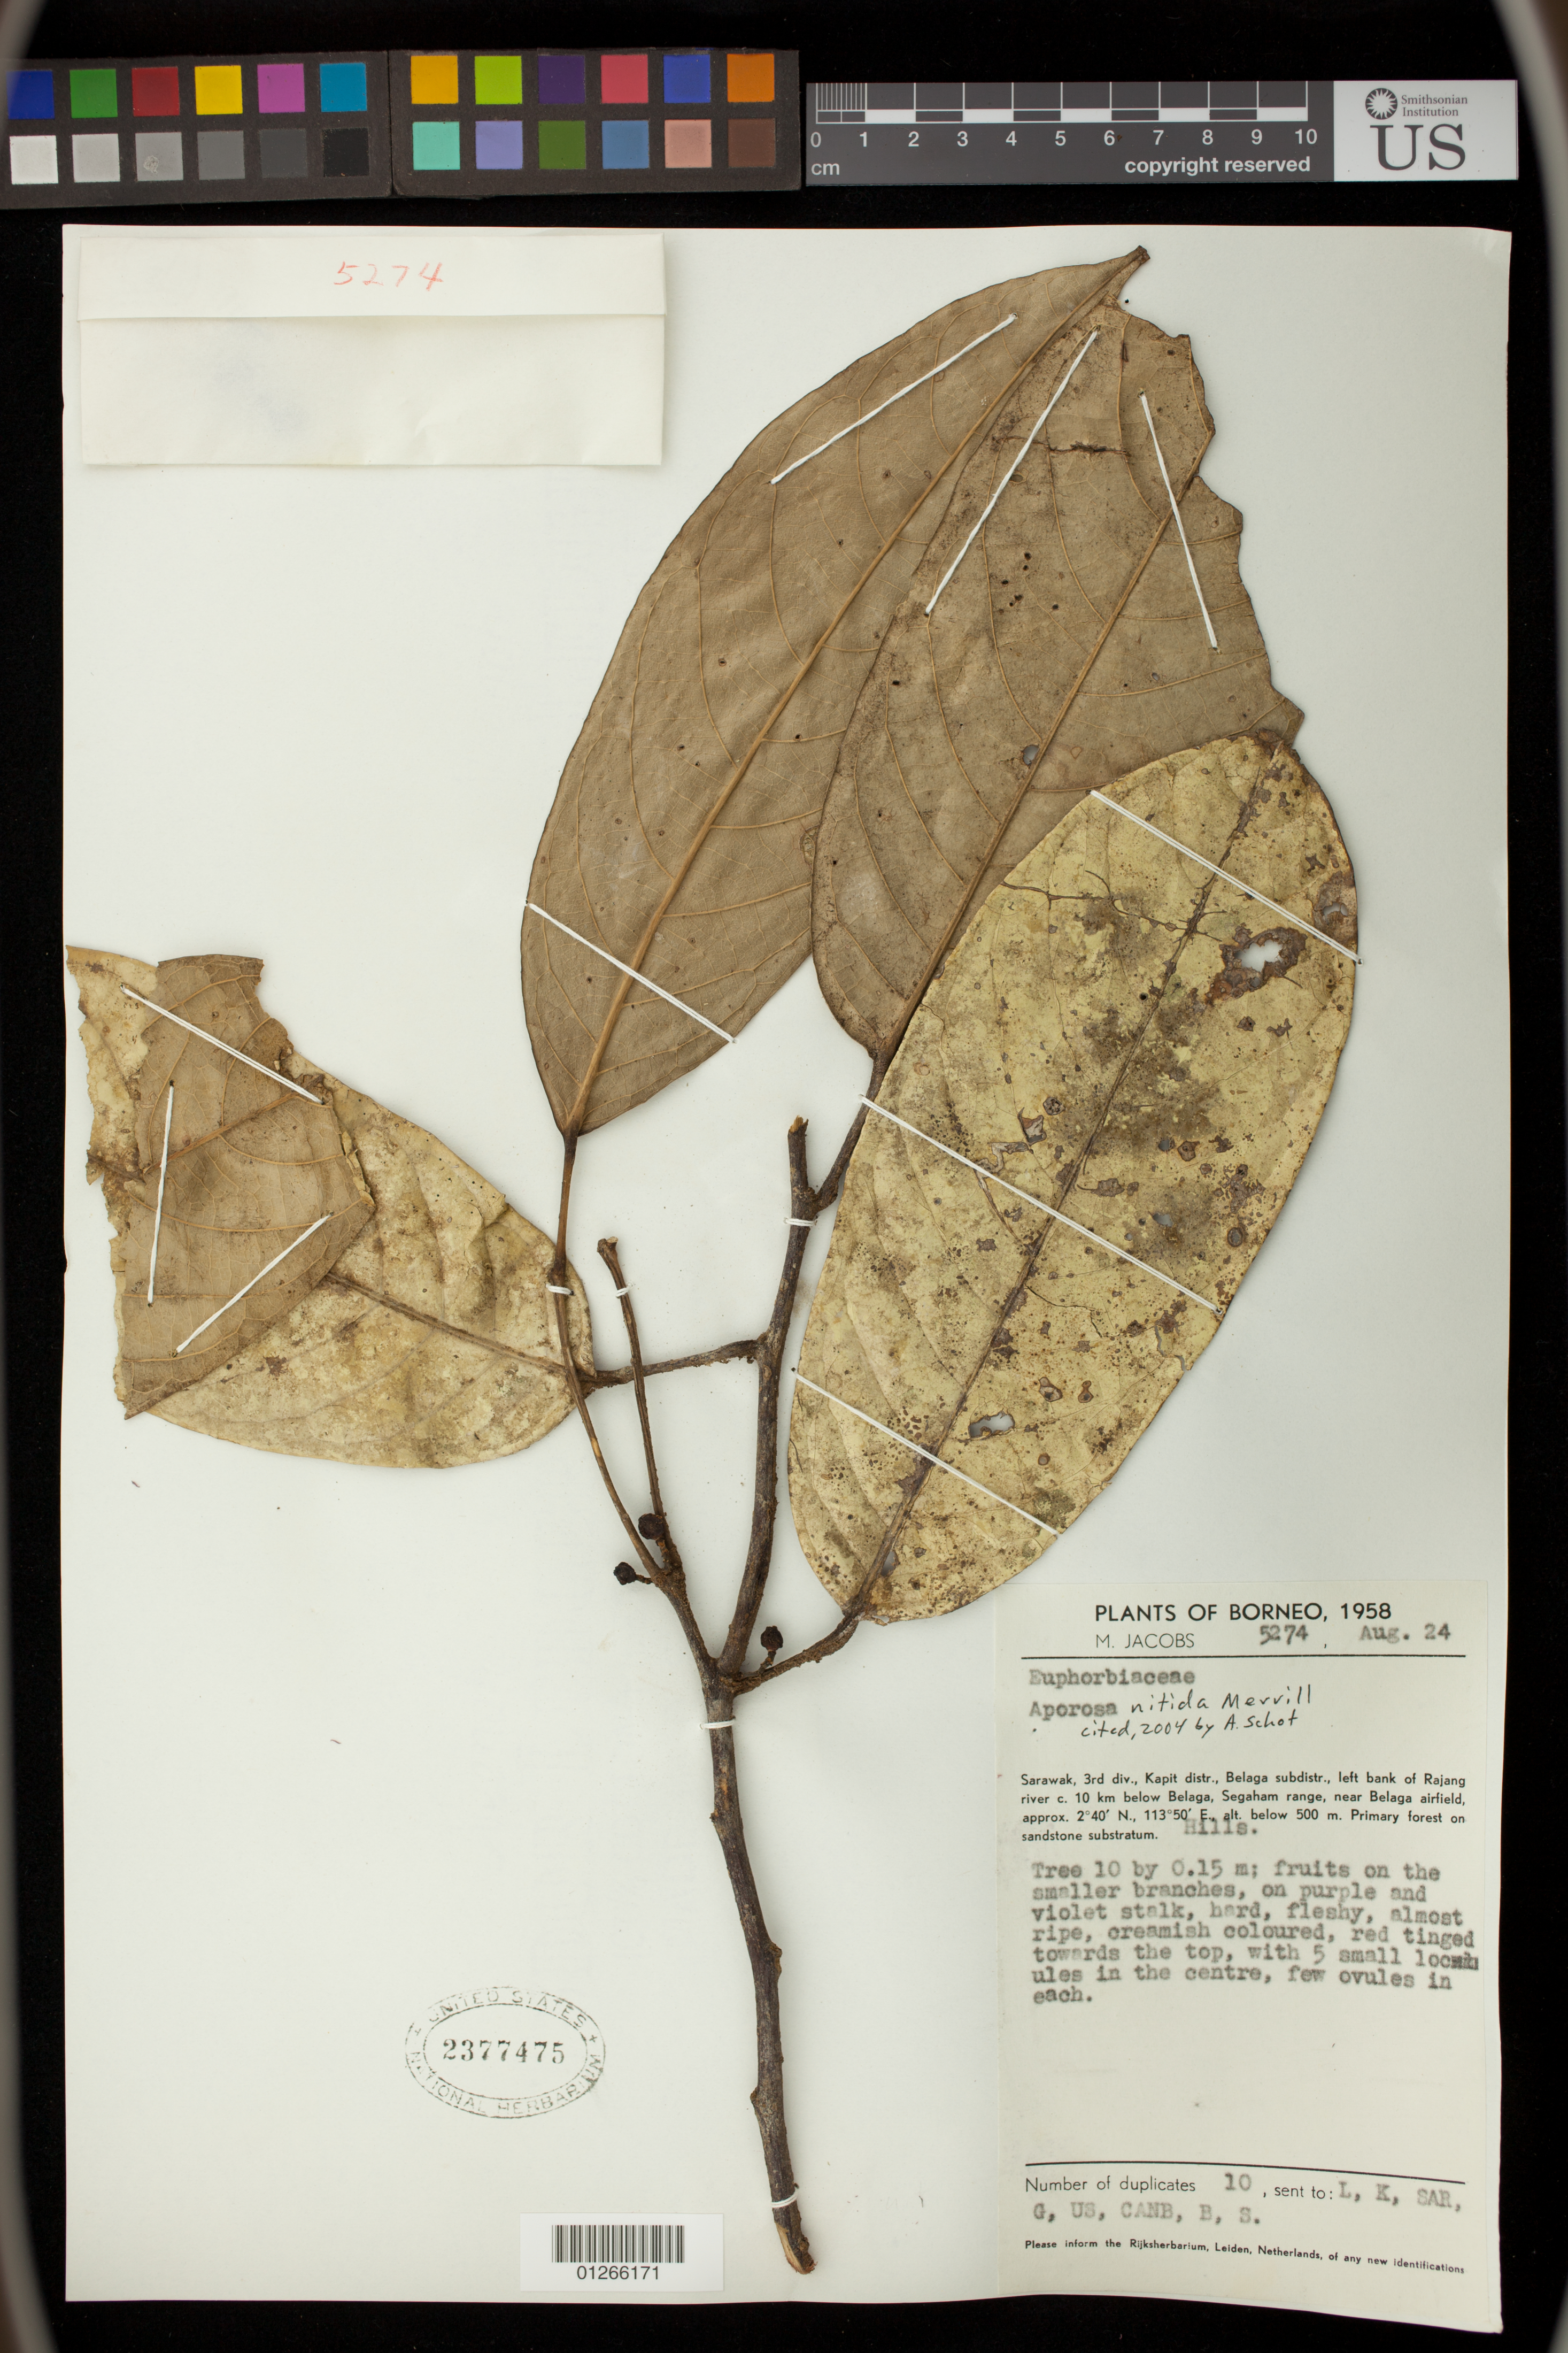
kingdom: Plantae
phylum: Tracheophyta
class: Magnoliopsida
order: Malpighiales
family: Phyllanthaceae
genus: Aporosa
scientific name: Aporosa nitida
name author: Merr.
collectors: M. Jacobs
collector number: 5274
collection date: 1958-08-24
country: Malaysia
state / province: Sarawak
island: Borneo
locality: Third division, Kapit distr., Belaga subdistr., left bank of Rajang River, about 10 km below Belaga, Segaham range, near Belaga airfield.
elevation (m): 500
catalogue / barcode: US 2377475